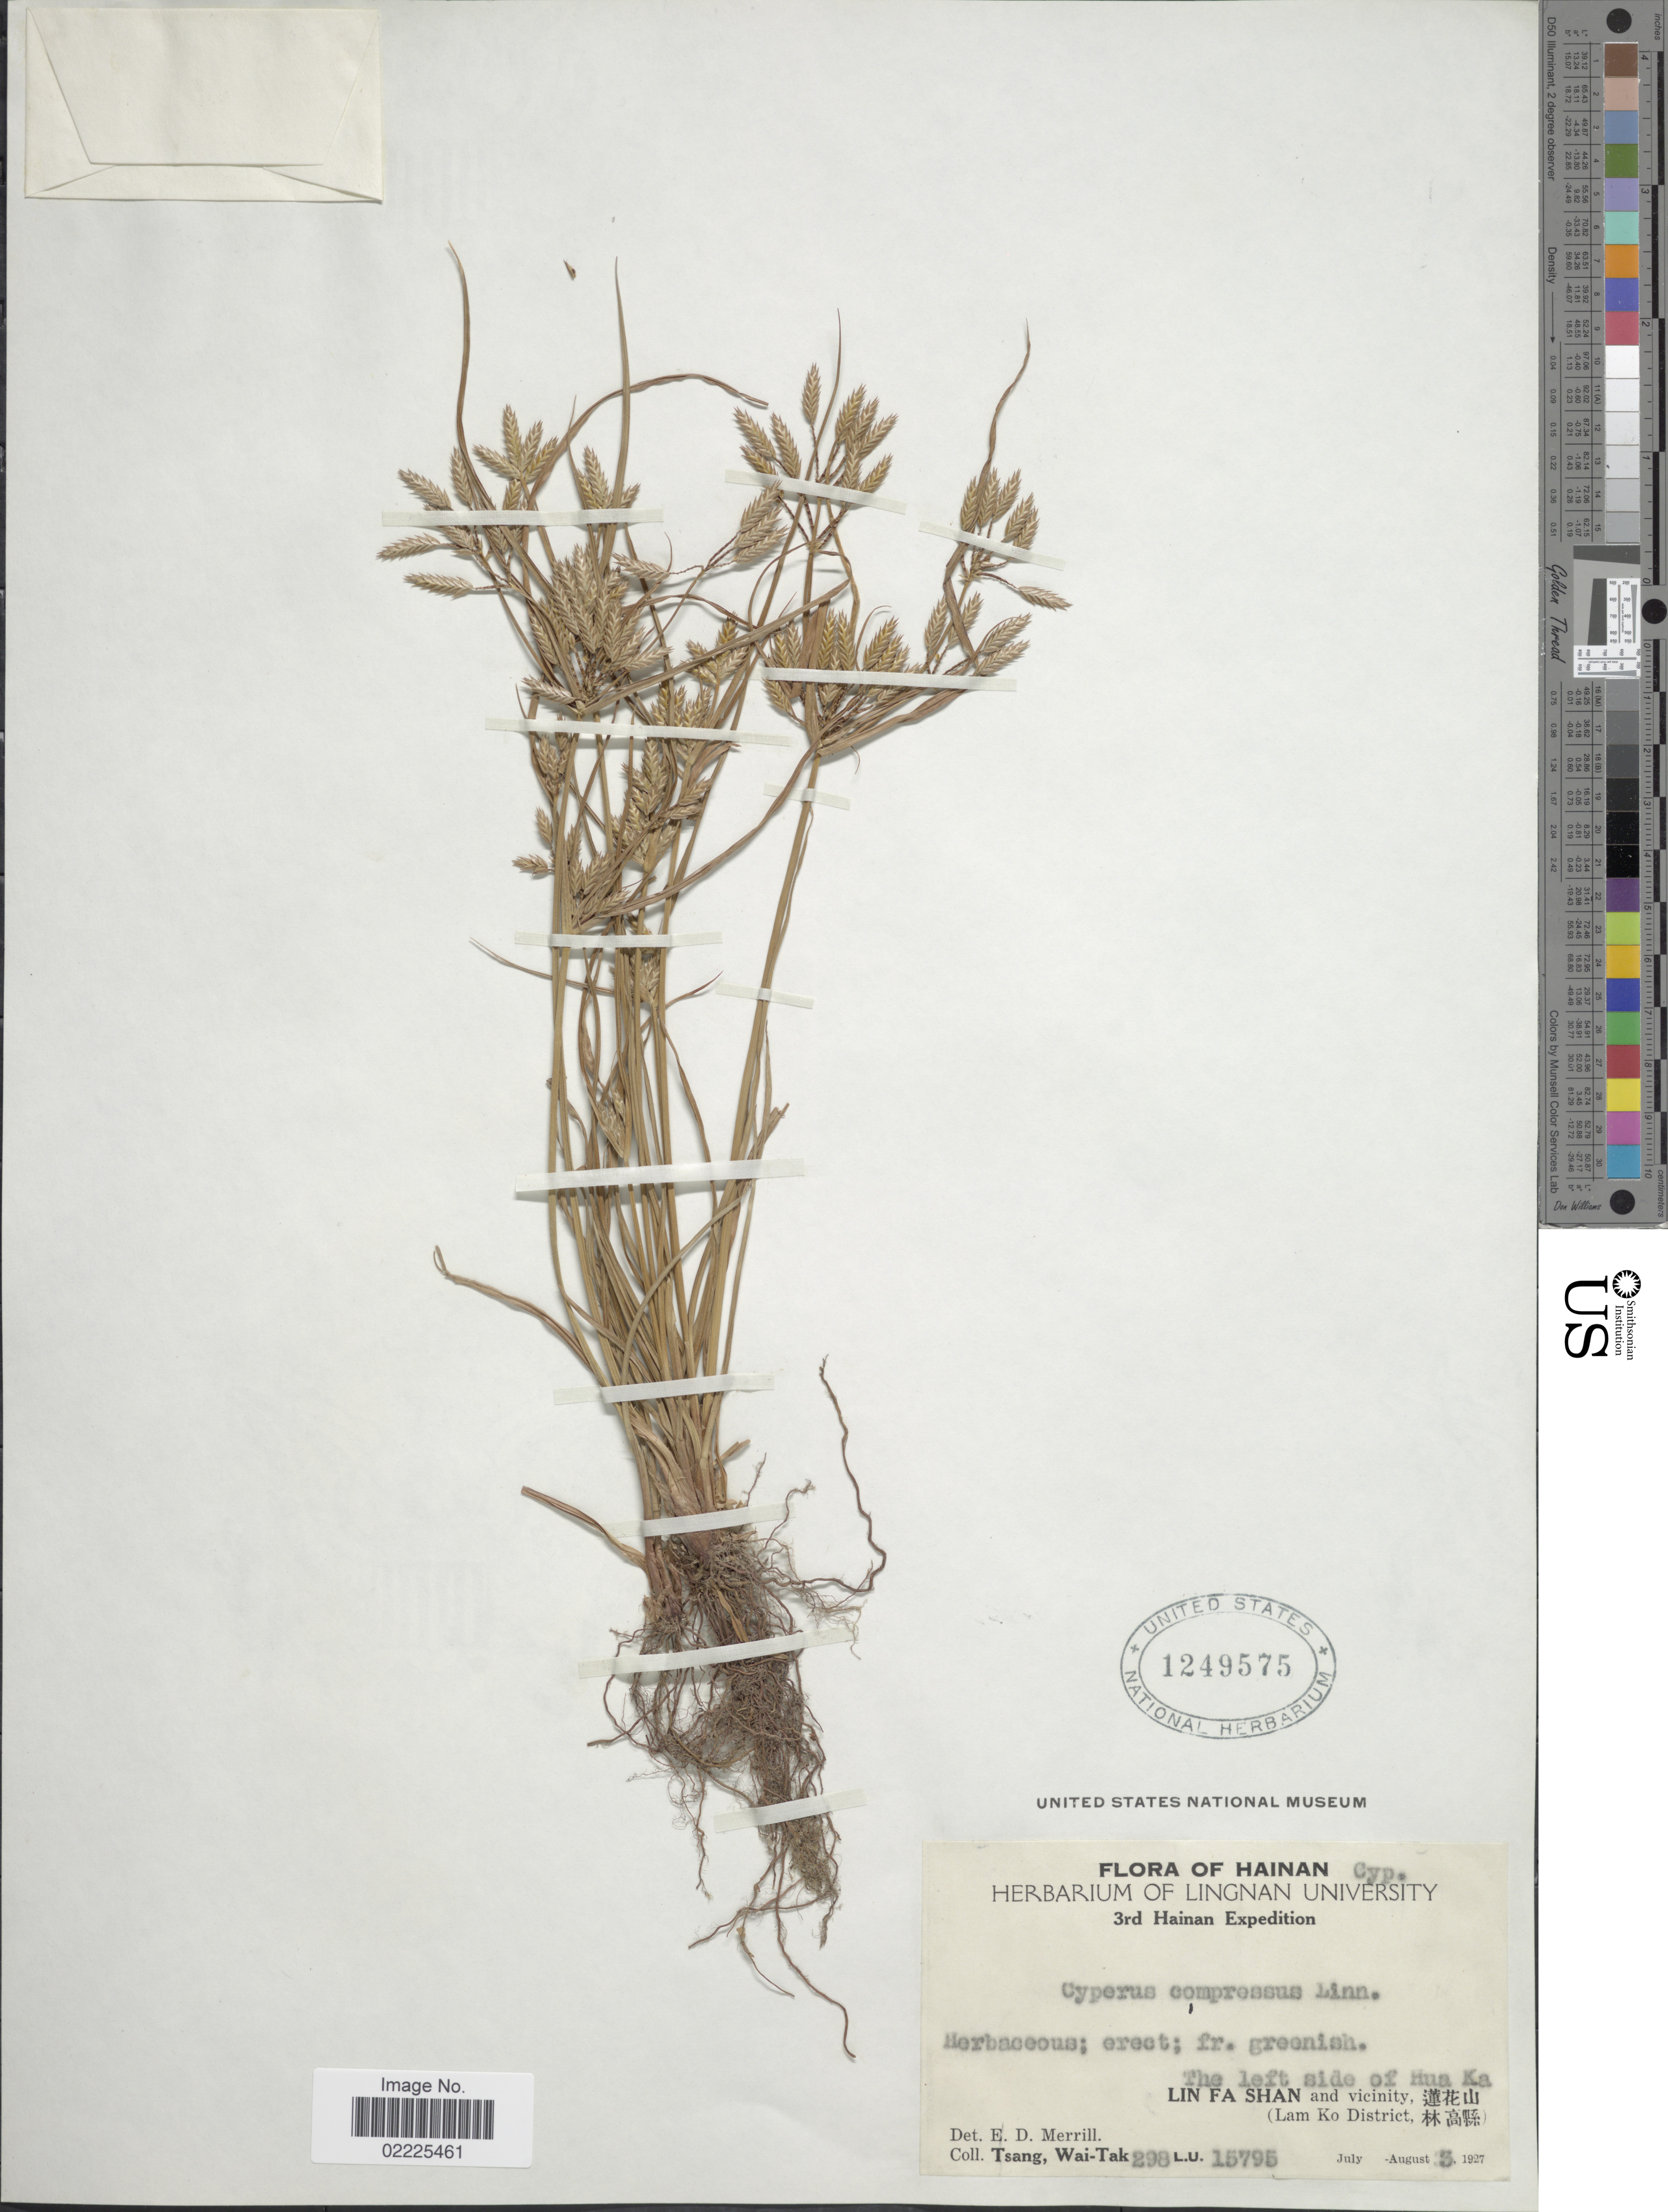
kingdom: Plantae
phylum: Tracheophyta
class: Liliopsida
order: Poales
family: Cyperaceae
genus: Cyperus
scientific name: Cyperus compressus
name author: L.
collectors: W. T. Tsang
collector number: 298/L.U. 15795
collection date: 1927-08-03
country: China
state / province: Hainan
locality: The left side of Hua Ka, Lin Fa Shan and vicinity, (Lam Ko District)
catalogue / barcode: US 1249575